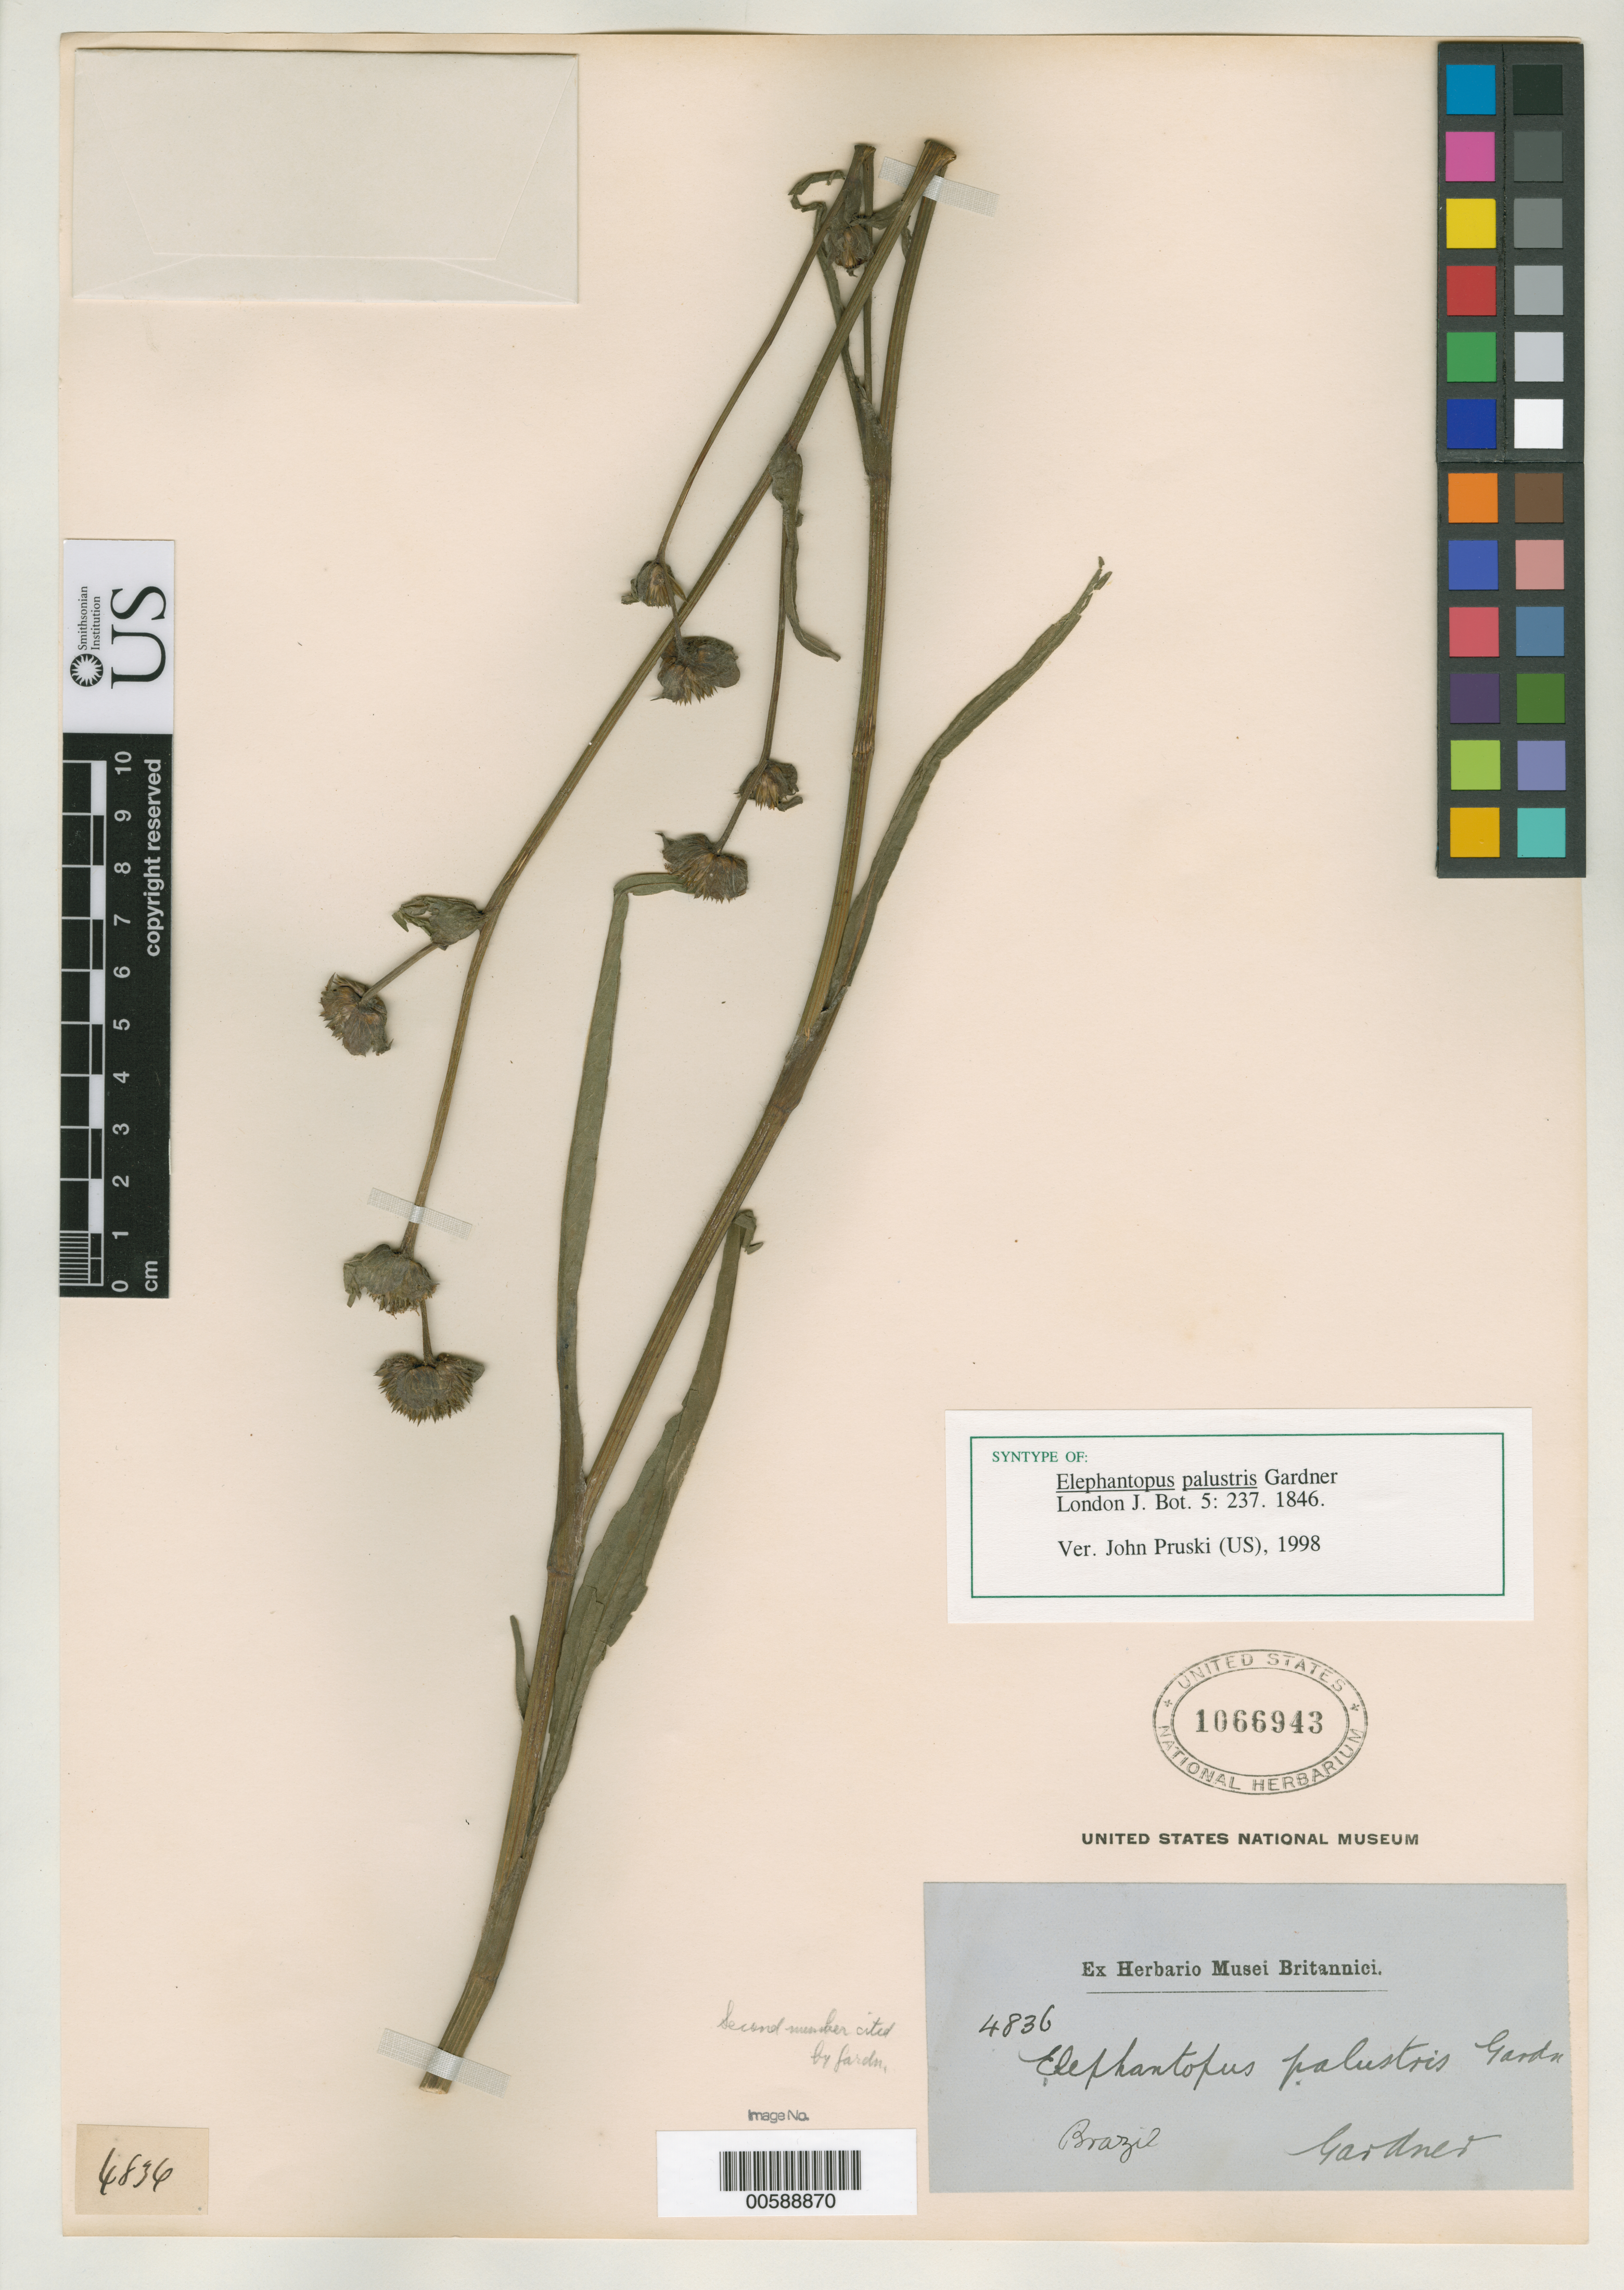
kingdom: Plantae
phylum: Tracheophyta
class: Magnoliopsida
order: Asterales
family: Asteraceae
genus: Elephantopus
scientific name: Elephantopus palustris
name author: Gardner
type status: Syntype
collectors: G. Gardner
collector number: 4836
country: Brazil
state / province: Minas Gerais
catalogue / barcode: US 1066943